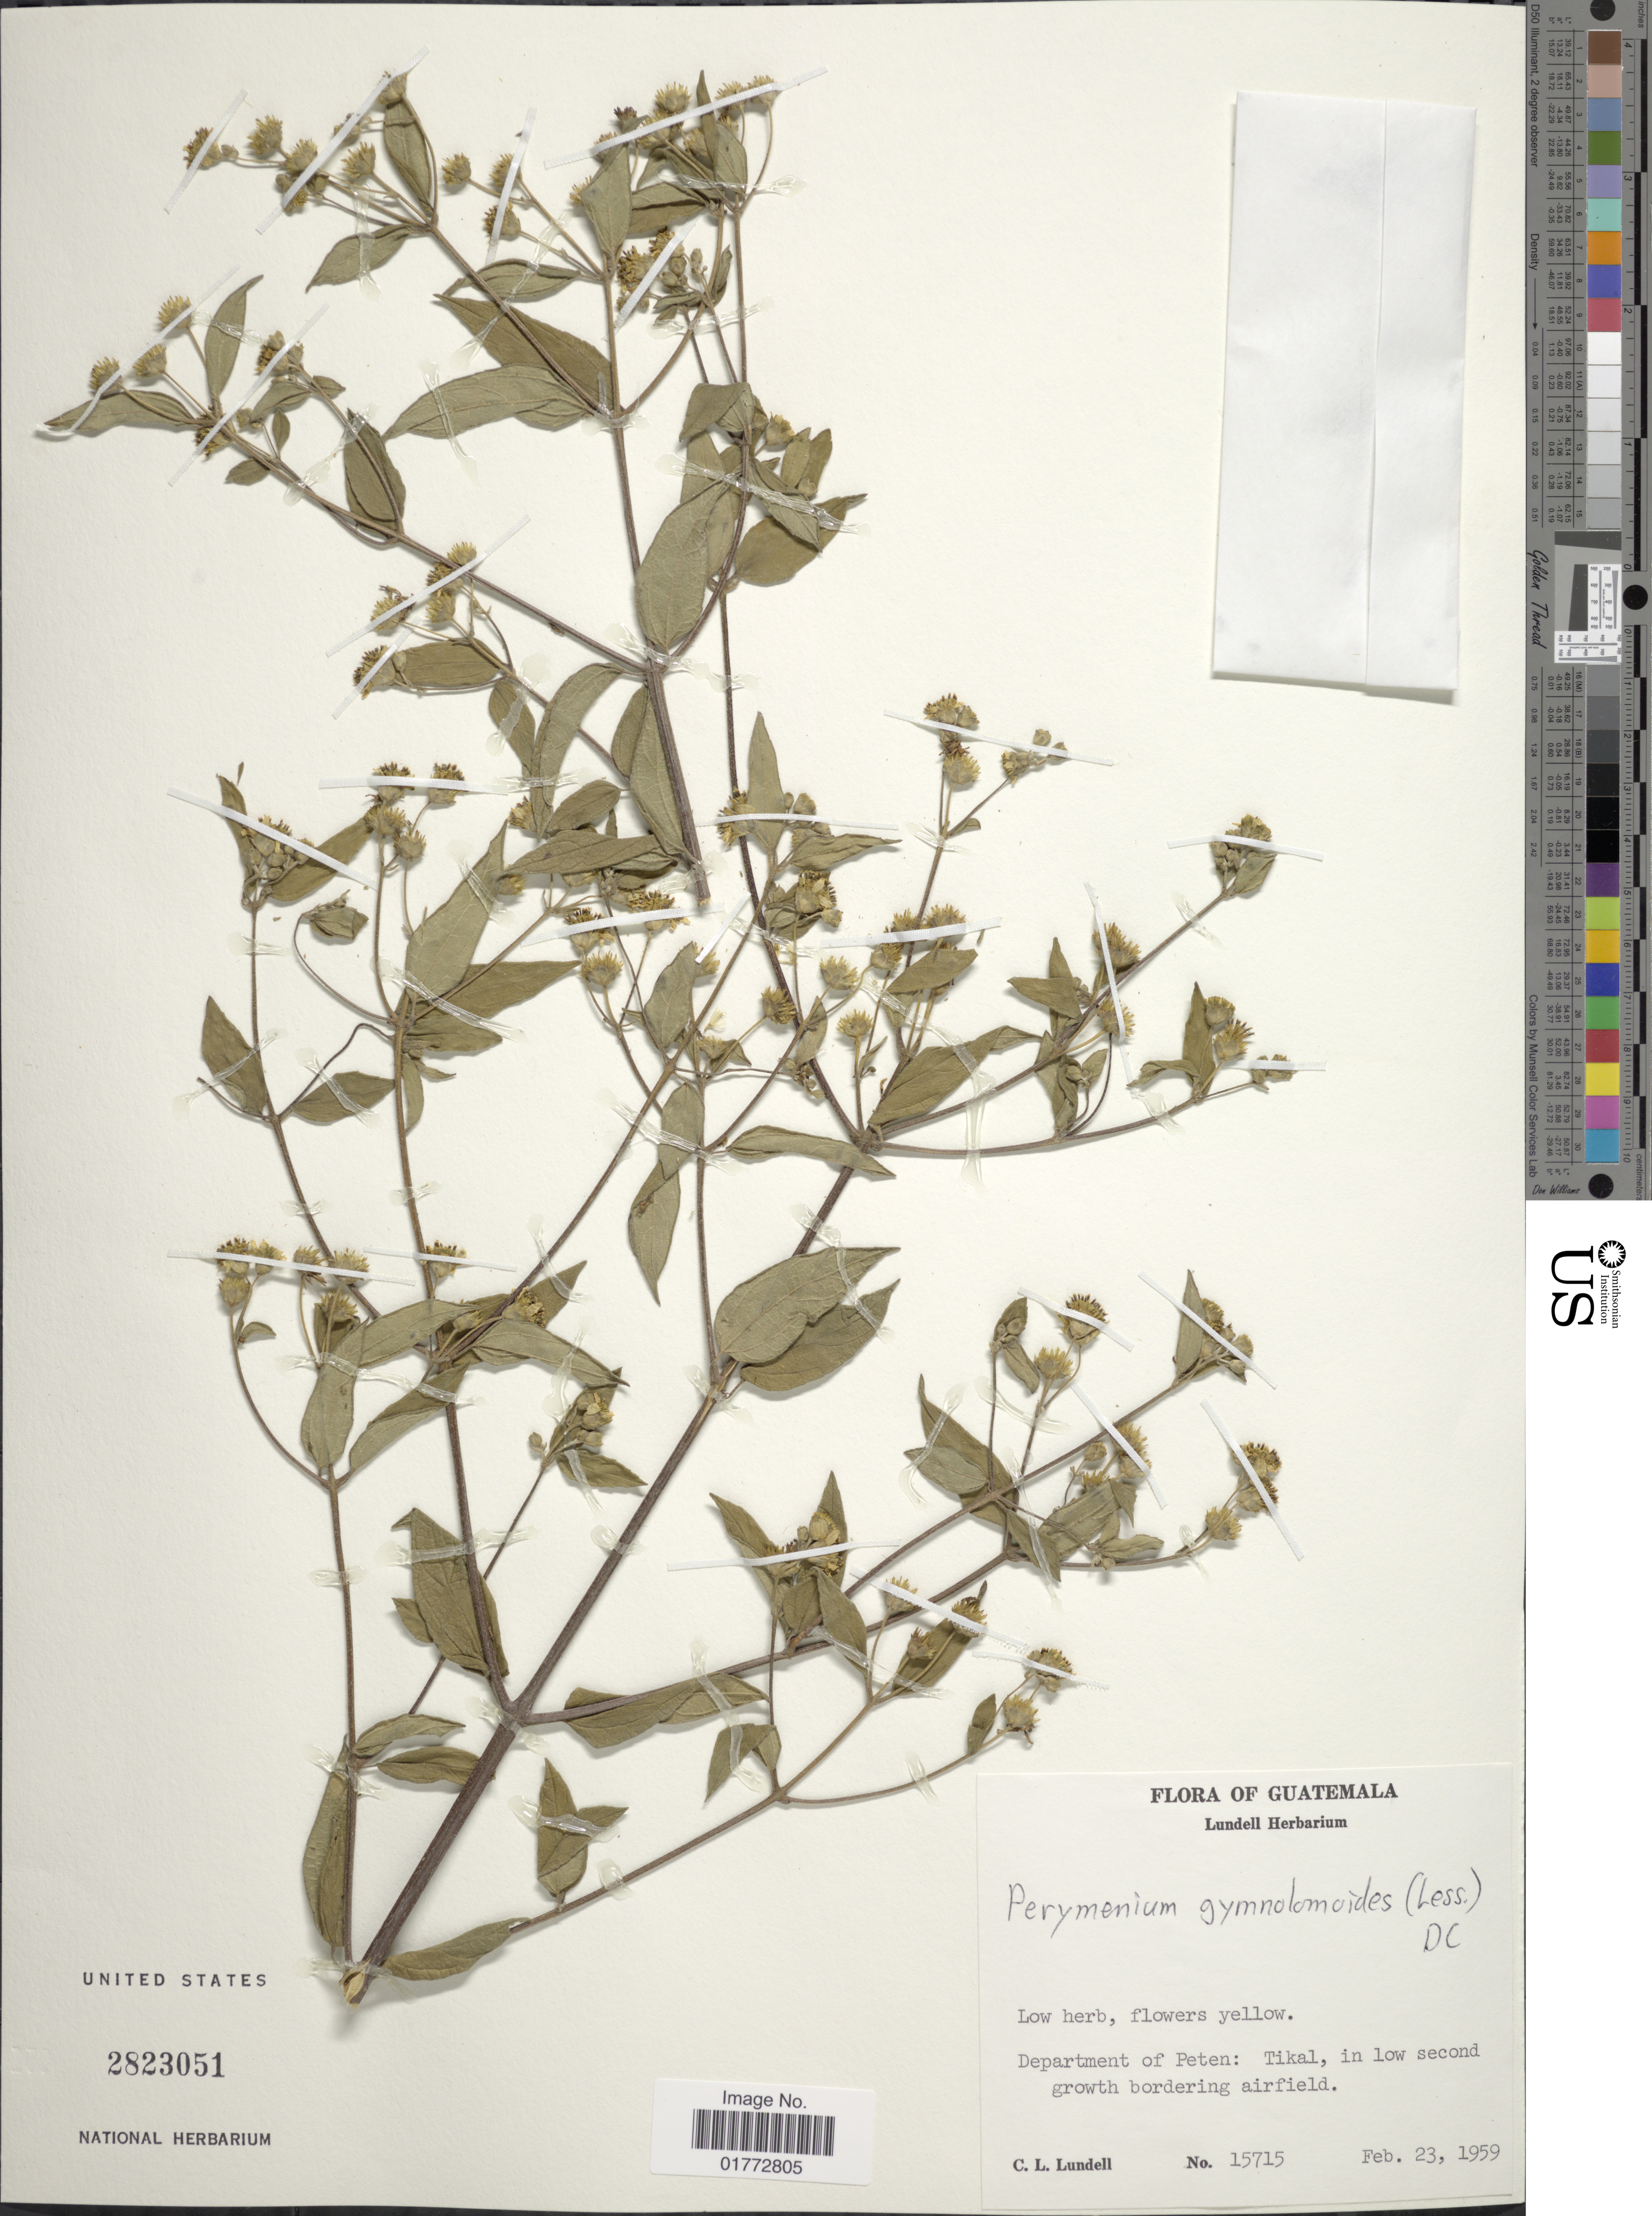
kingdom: Plantae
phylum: Tracheophyta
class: Magnoliopsida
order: Asterales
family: Asteraceae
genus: Perymenium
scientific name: Perymenium gymnolomoides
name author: (Less.) DC.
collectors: C. L. Lundell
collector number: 15715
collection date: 1959-02-23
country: Guatemala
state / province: El Petén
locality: Tikal, in low second growth bordering airfield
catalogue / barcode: US 2823051